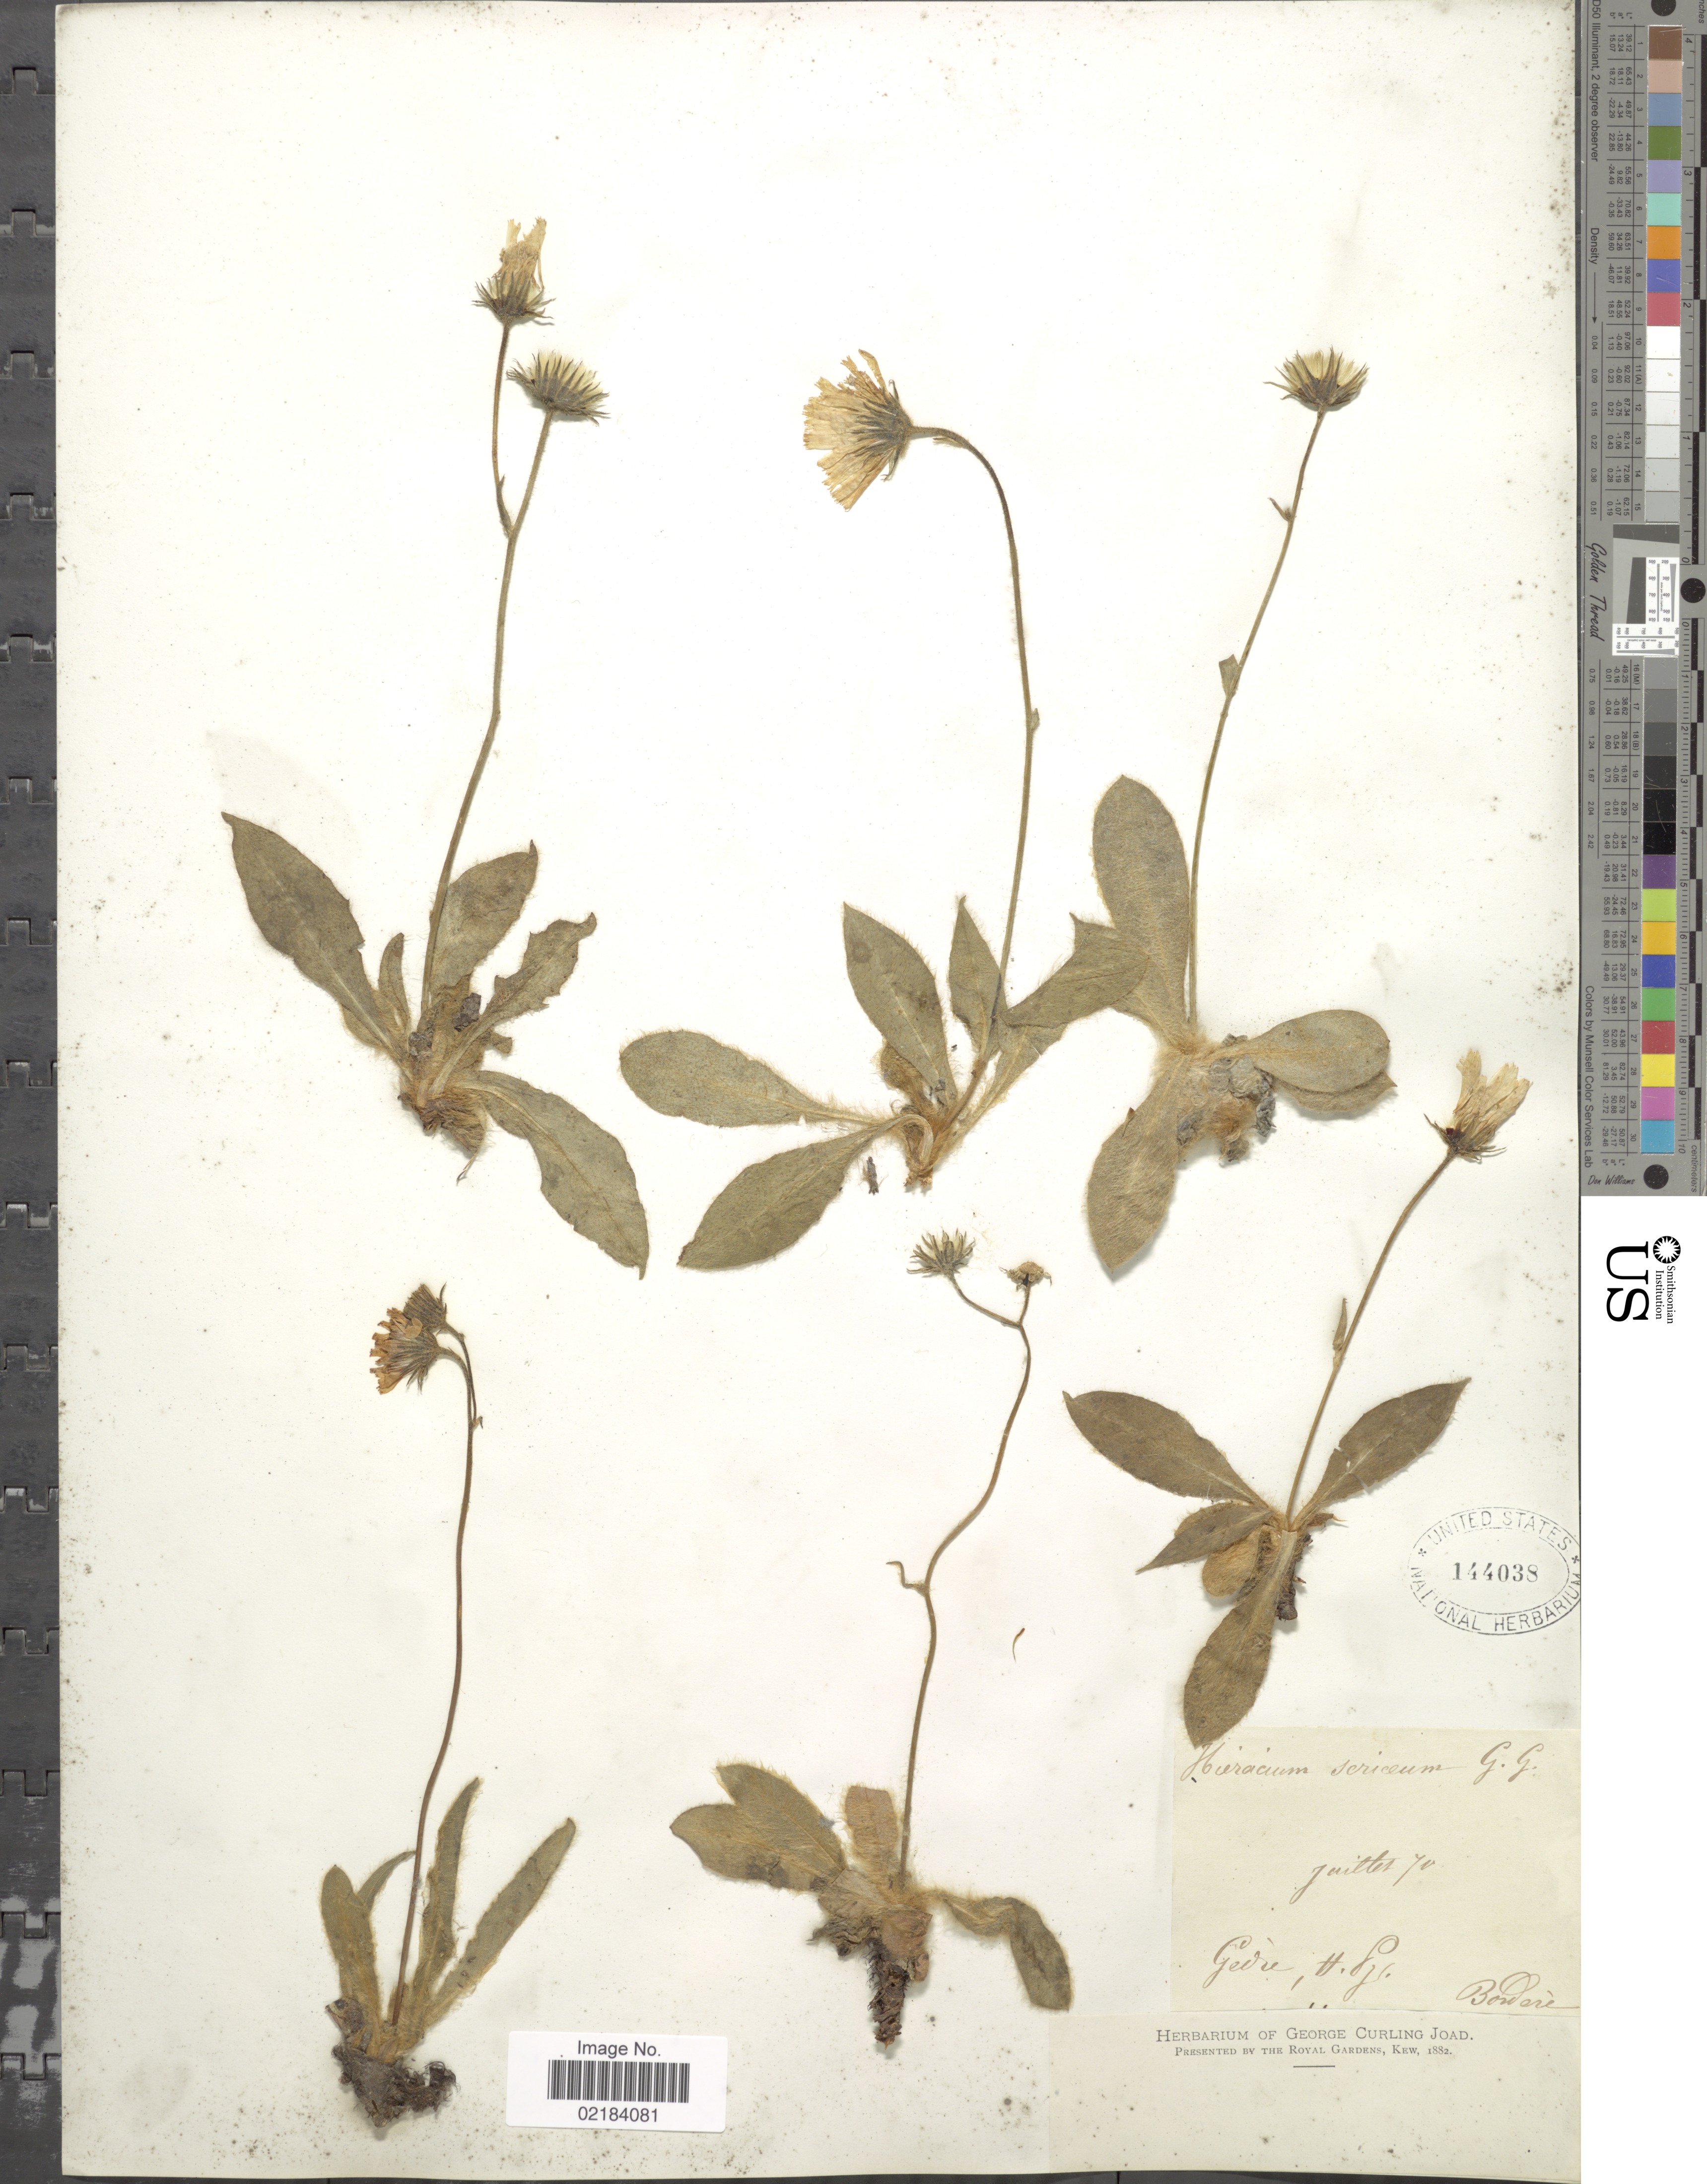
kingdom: Plantae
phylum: Tracheophyta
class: Magnoliopsida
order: Asterales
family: Asteraceae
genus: Hieracium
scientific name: Hieracium sericeum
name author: Rchb.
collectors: -. Bordère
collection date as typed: Transcribed d/m/y: /7/70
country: France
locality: Gedre, Htes Pyr.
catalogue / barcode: US 144038